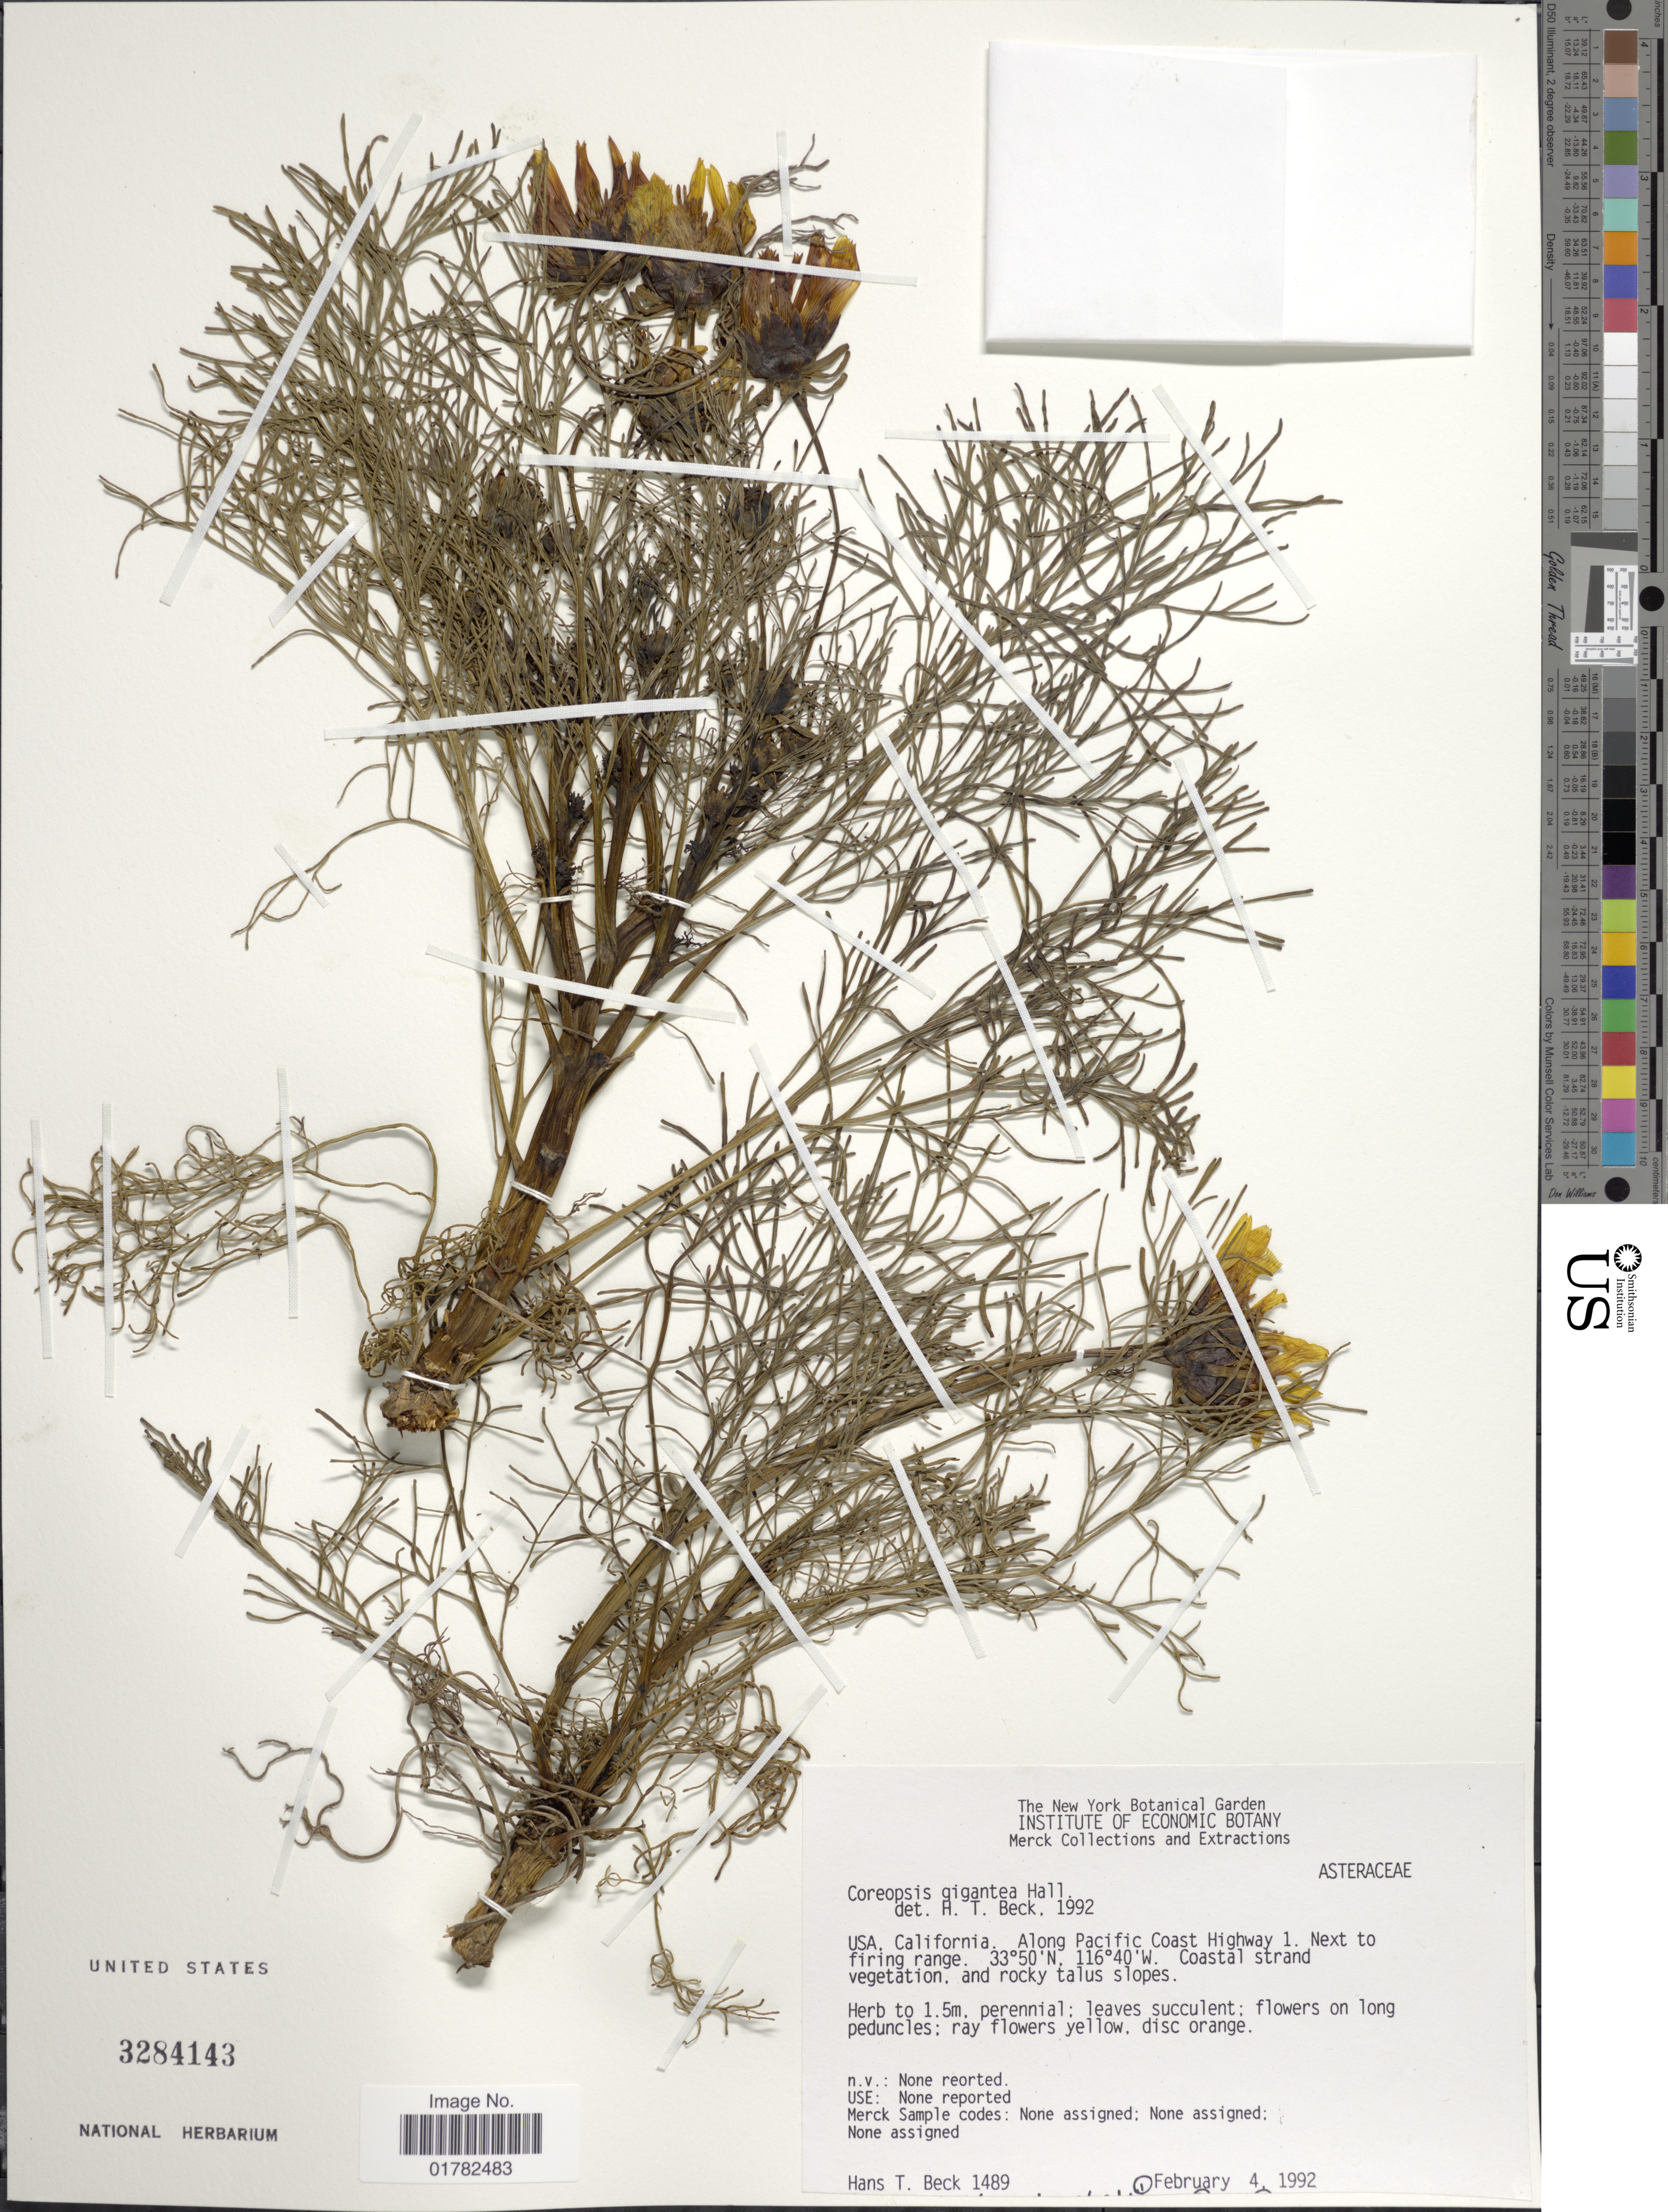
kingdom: Plantae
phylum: Tracheophyta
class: Magnoliopsida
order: Asterales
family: Asteraceae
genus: Coreopsis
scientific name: Coreopsis gigantea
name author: (Kellogg) H.M. Hall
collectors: H. T. Beck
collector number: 1489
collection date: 1992-02-04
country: United States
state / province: California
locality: Along Pacific Coast Highway 1, next firing rang, Coasal strand vegetation, and rocky talu slopes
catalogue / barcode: US 3284143